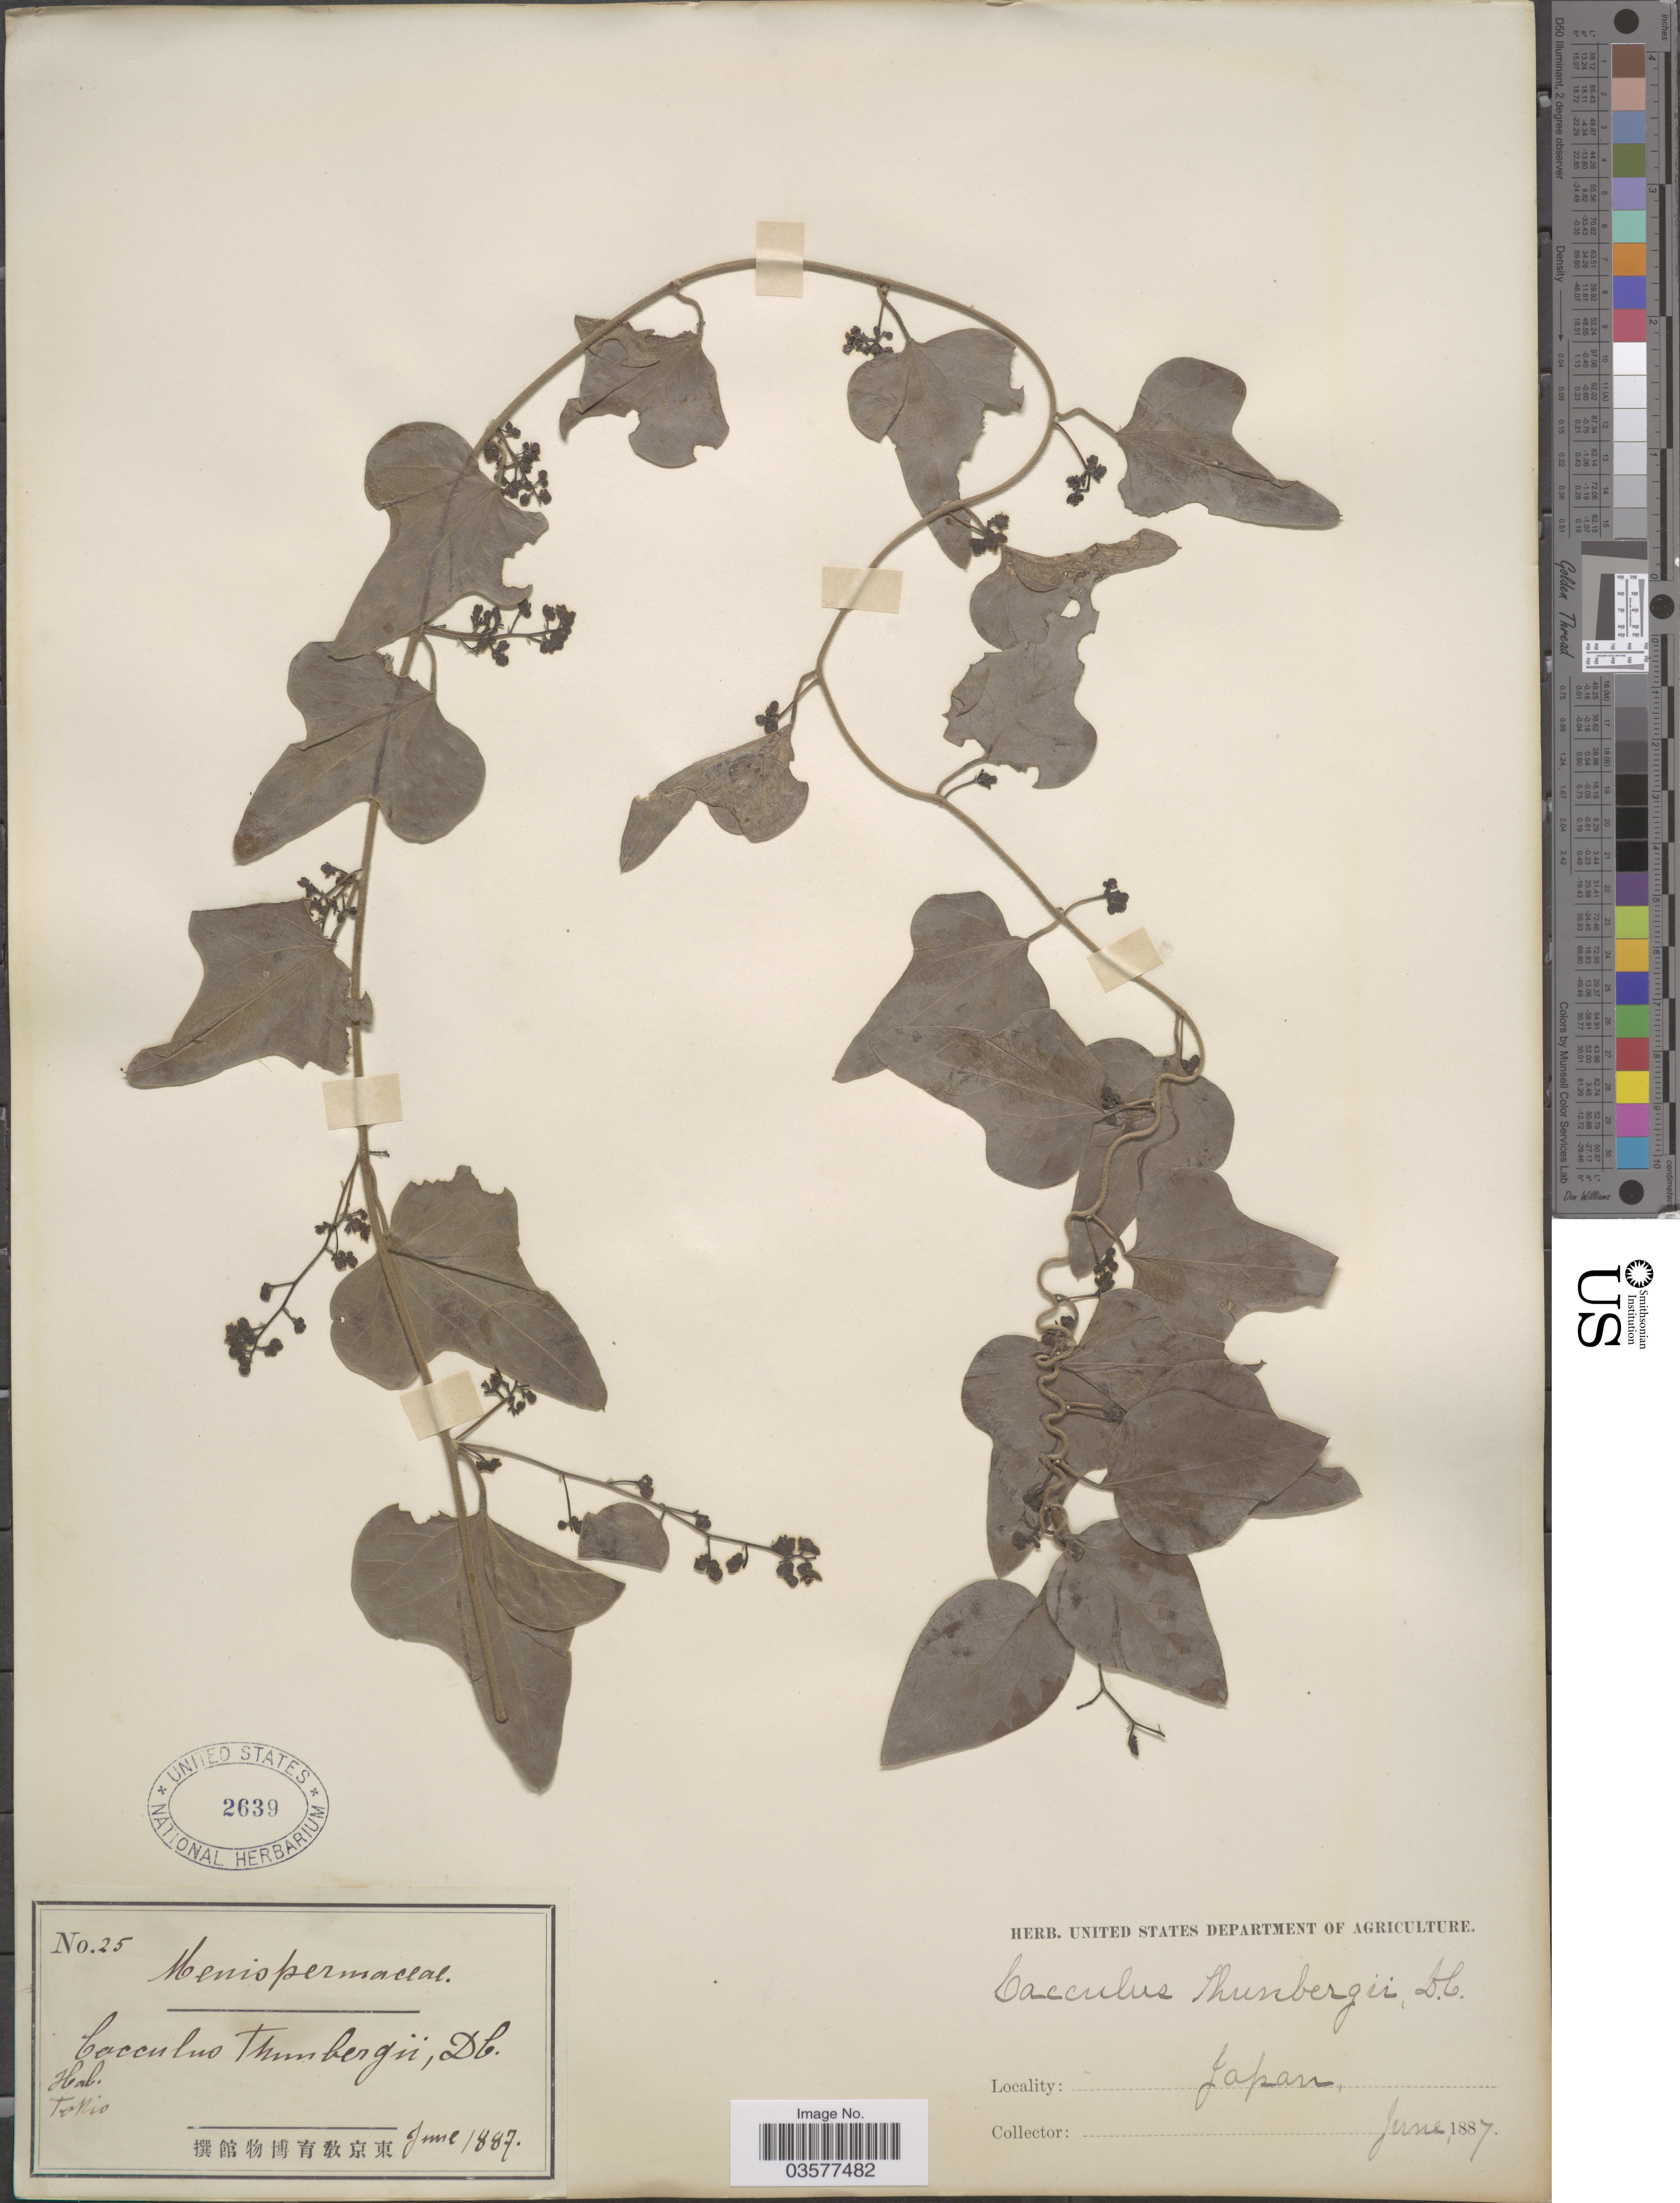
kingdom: Plantae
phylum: Tracheophyta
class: Magnoliopsida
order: Ranunculales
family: Menispermaceae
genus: Cocculus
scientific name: Cocculus orbiculatus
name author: (L.) DC.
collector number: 25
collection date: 1887-06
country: Japan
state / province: Tokyo, Federal City of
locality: Tokio.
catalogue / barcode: US 2639